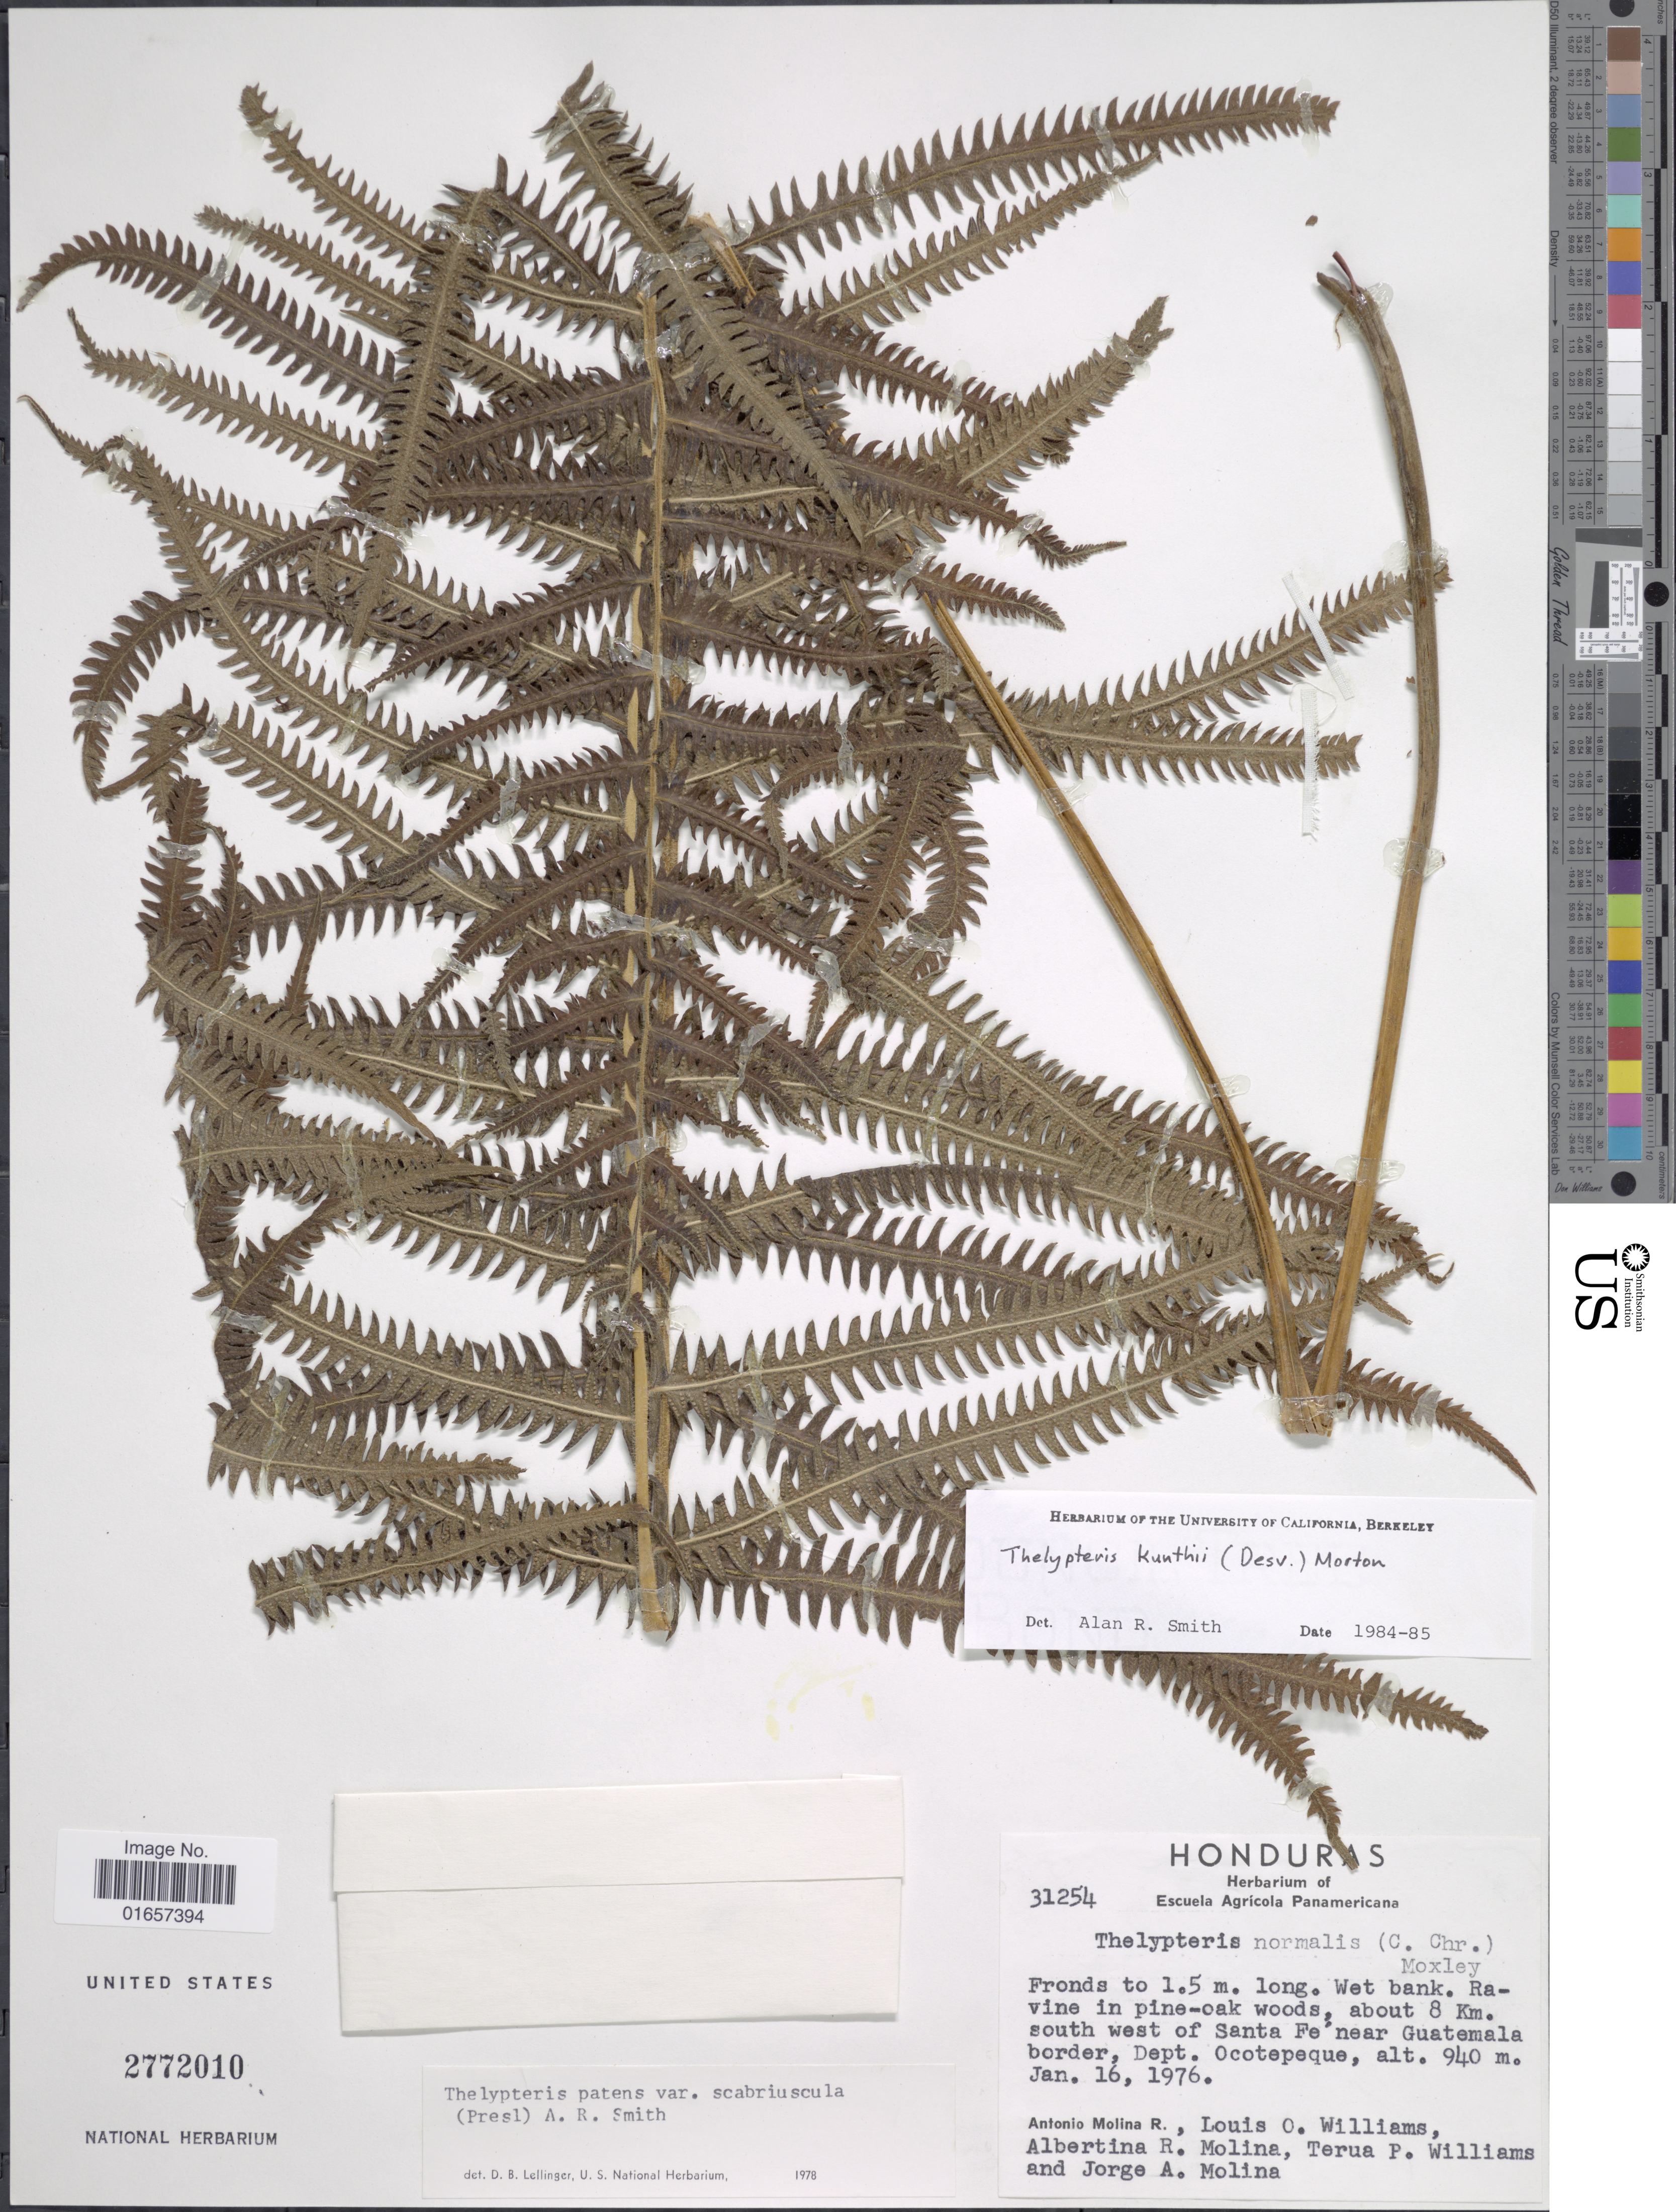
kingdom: Plantae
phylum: Tracheophyta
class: Polypodiopsida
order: Polypodiales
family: Thelypteridaceae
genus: Christella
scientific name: Christella kunthii comb. ined.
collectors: A. Molina R., L. O. Williams, A. R. Molina, T. P. Williams & J. A. Molina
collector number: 31254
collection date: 1976-01-16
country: Honduras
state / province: Ocotepeque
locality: Honduras, about 8 Km. south west of Santa Fe' near Guatemala border, Dept. Ocotepeque.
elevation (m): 940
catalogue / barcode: US 2772010